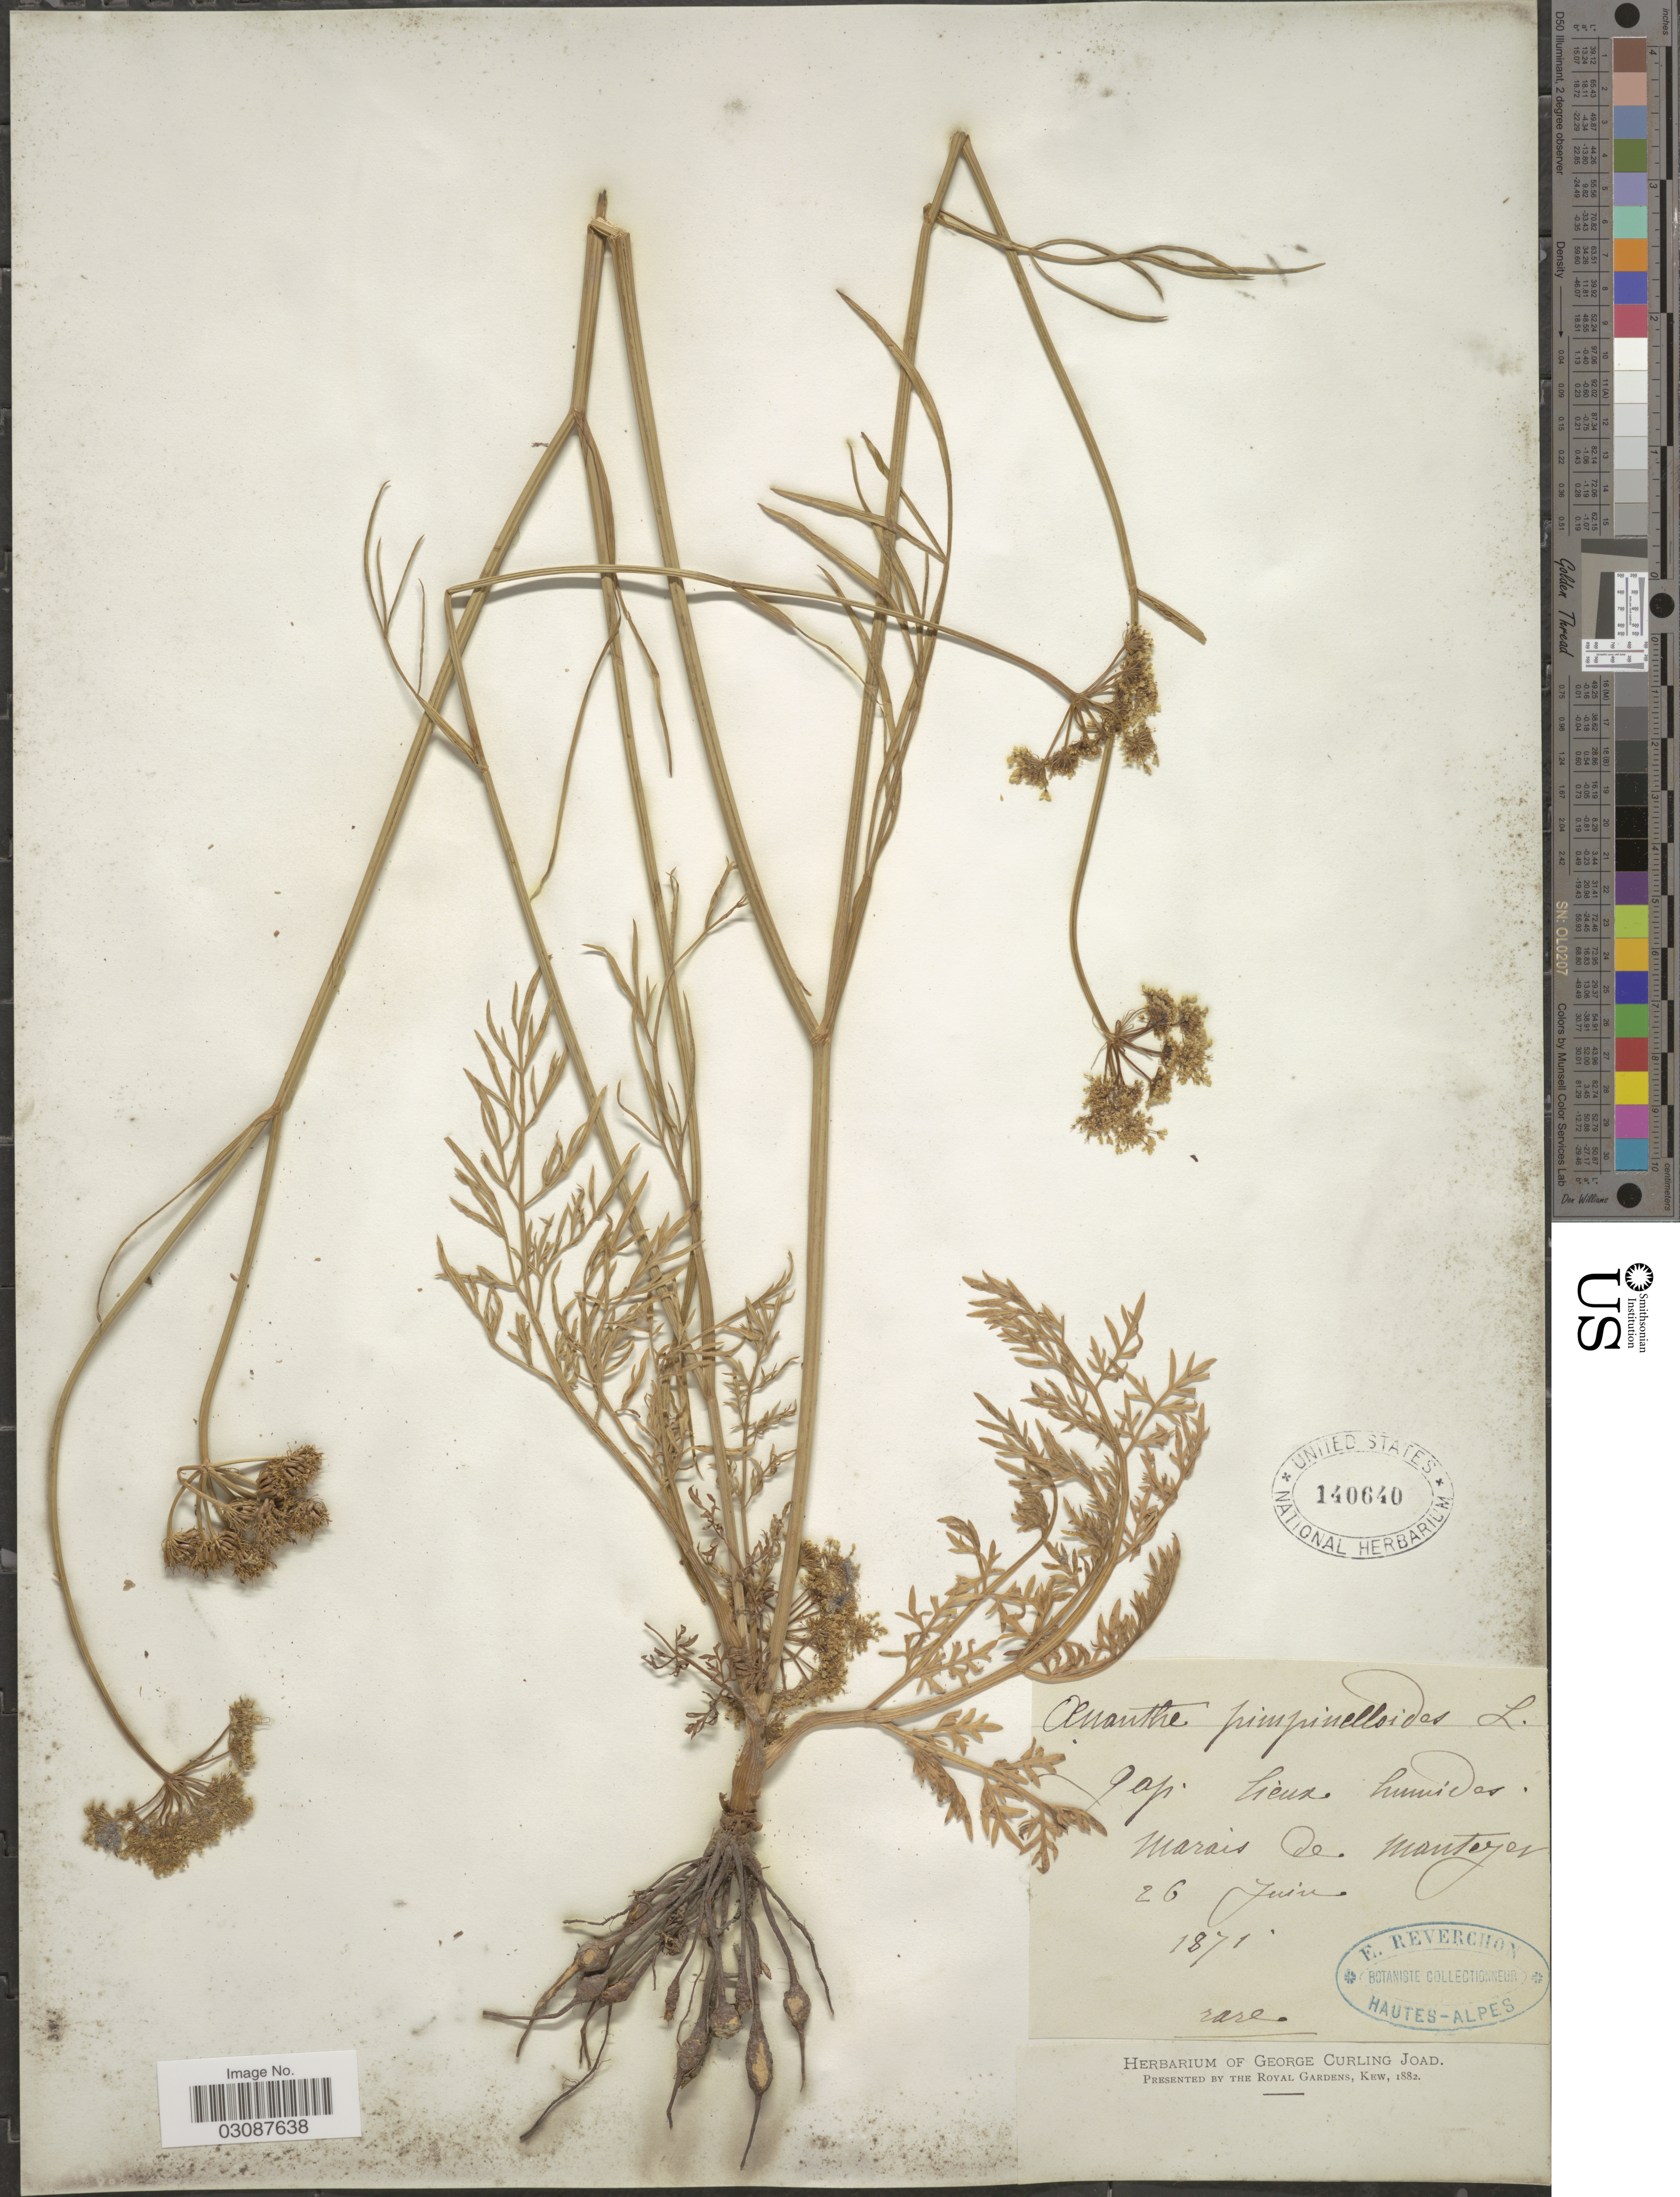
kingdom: Plantae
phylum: Tracheophyta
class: Magnoliopsida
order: Apiales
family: Apiaceae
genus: Oenanthe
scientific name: Oenanthe pimpinelloides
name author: L.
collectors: E. Reverchon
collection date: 1871-06-26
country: France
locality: Gap. lieux. humides. Marais de Manteyer.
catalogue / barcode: US 140640